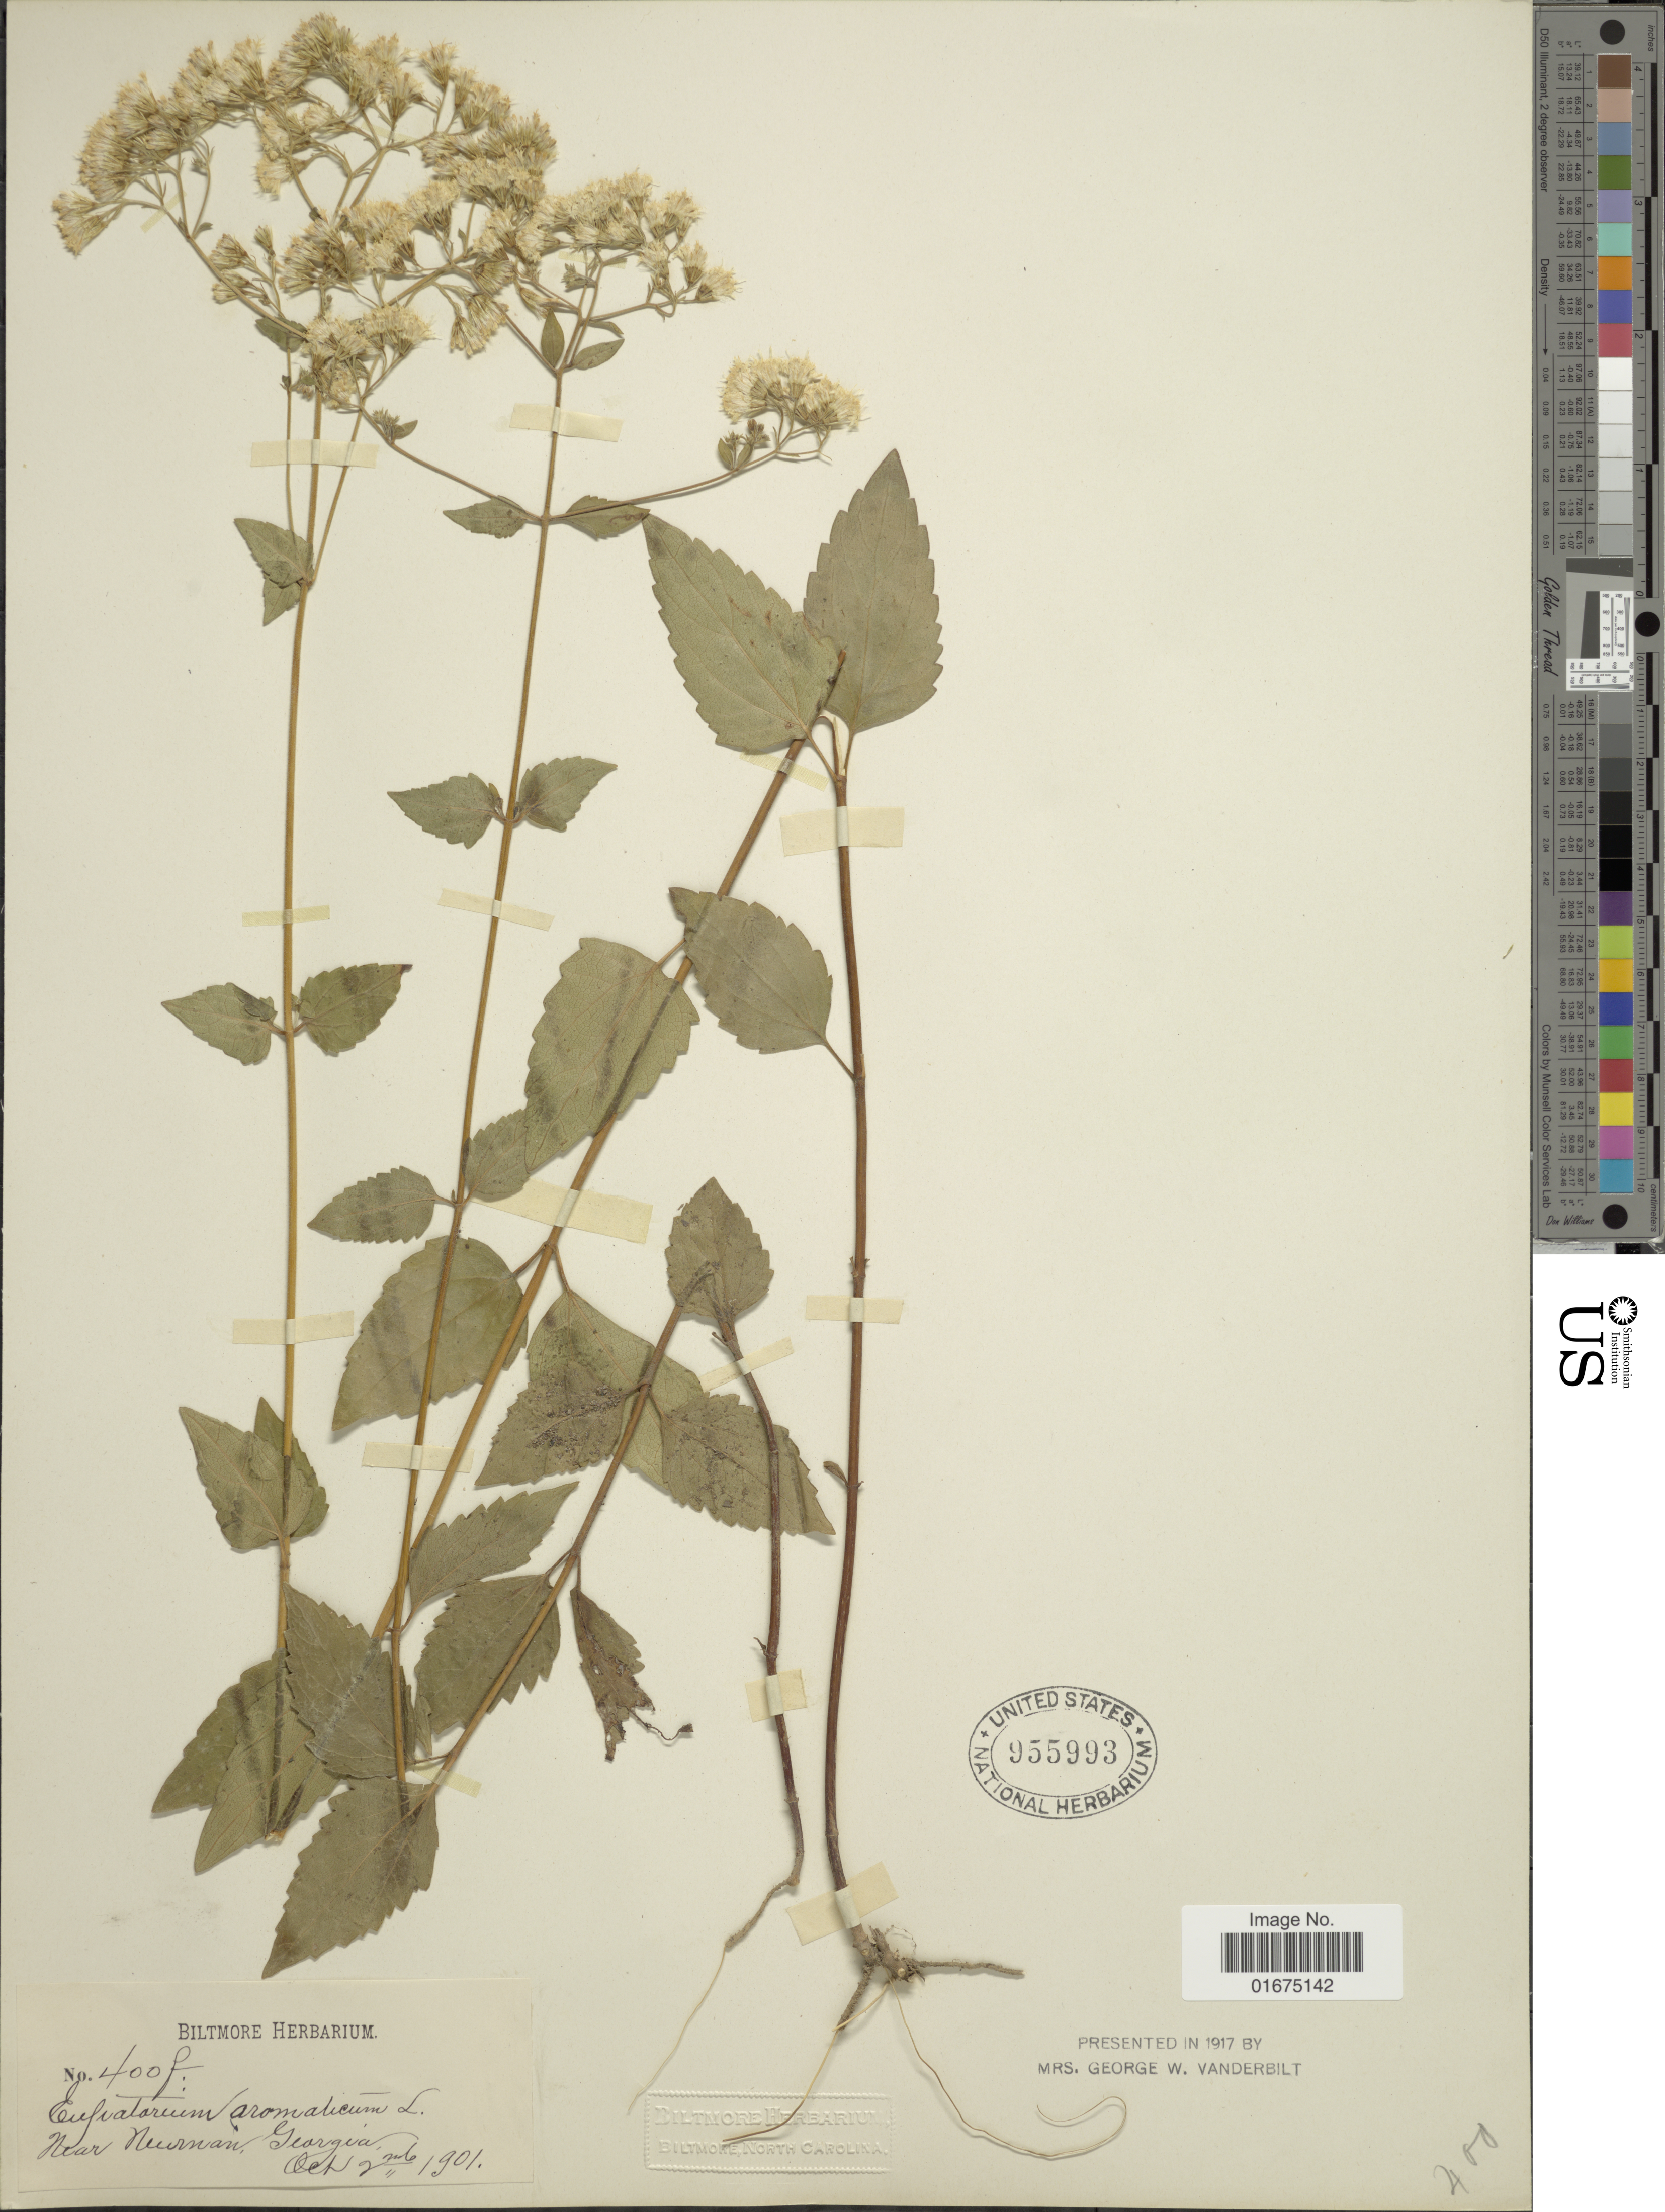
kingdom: Plantae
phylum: Tracheophyta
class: Magnoliopsida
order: Asterales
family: Asteraceae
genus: Ageratina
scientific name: Ageratina aromatica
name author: (L.) Spach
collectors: ex herb. Biltmore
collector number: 400f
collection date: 1901-10-02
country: United States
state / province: Georgia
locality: Near Newman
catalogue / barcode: US 955993